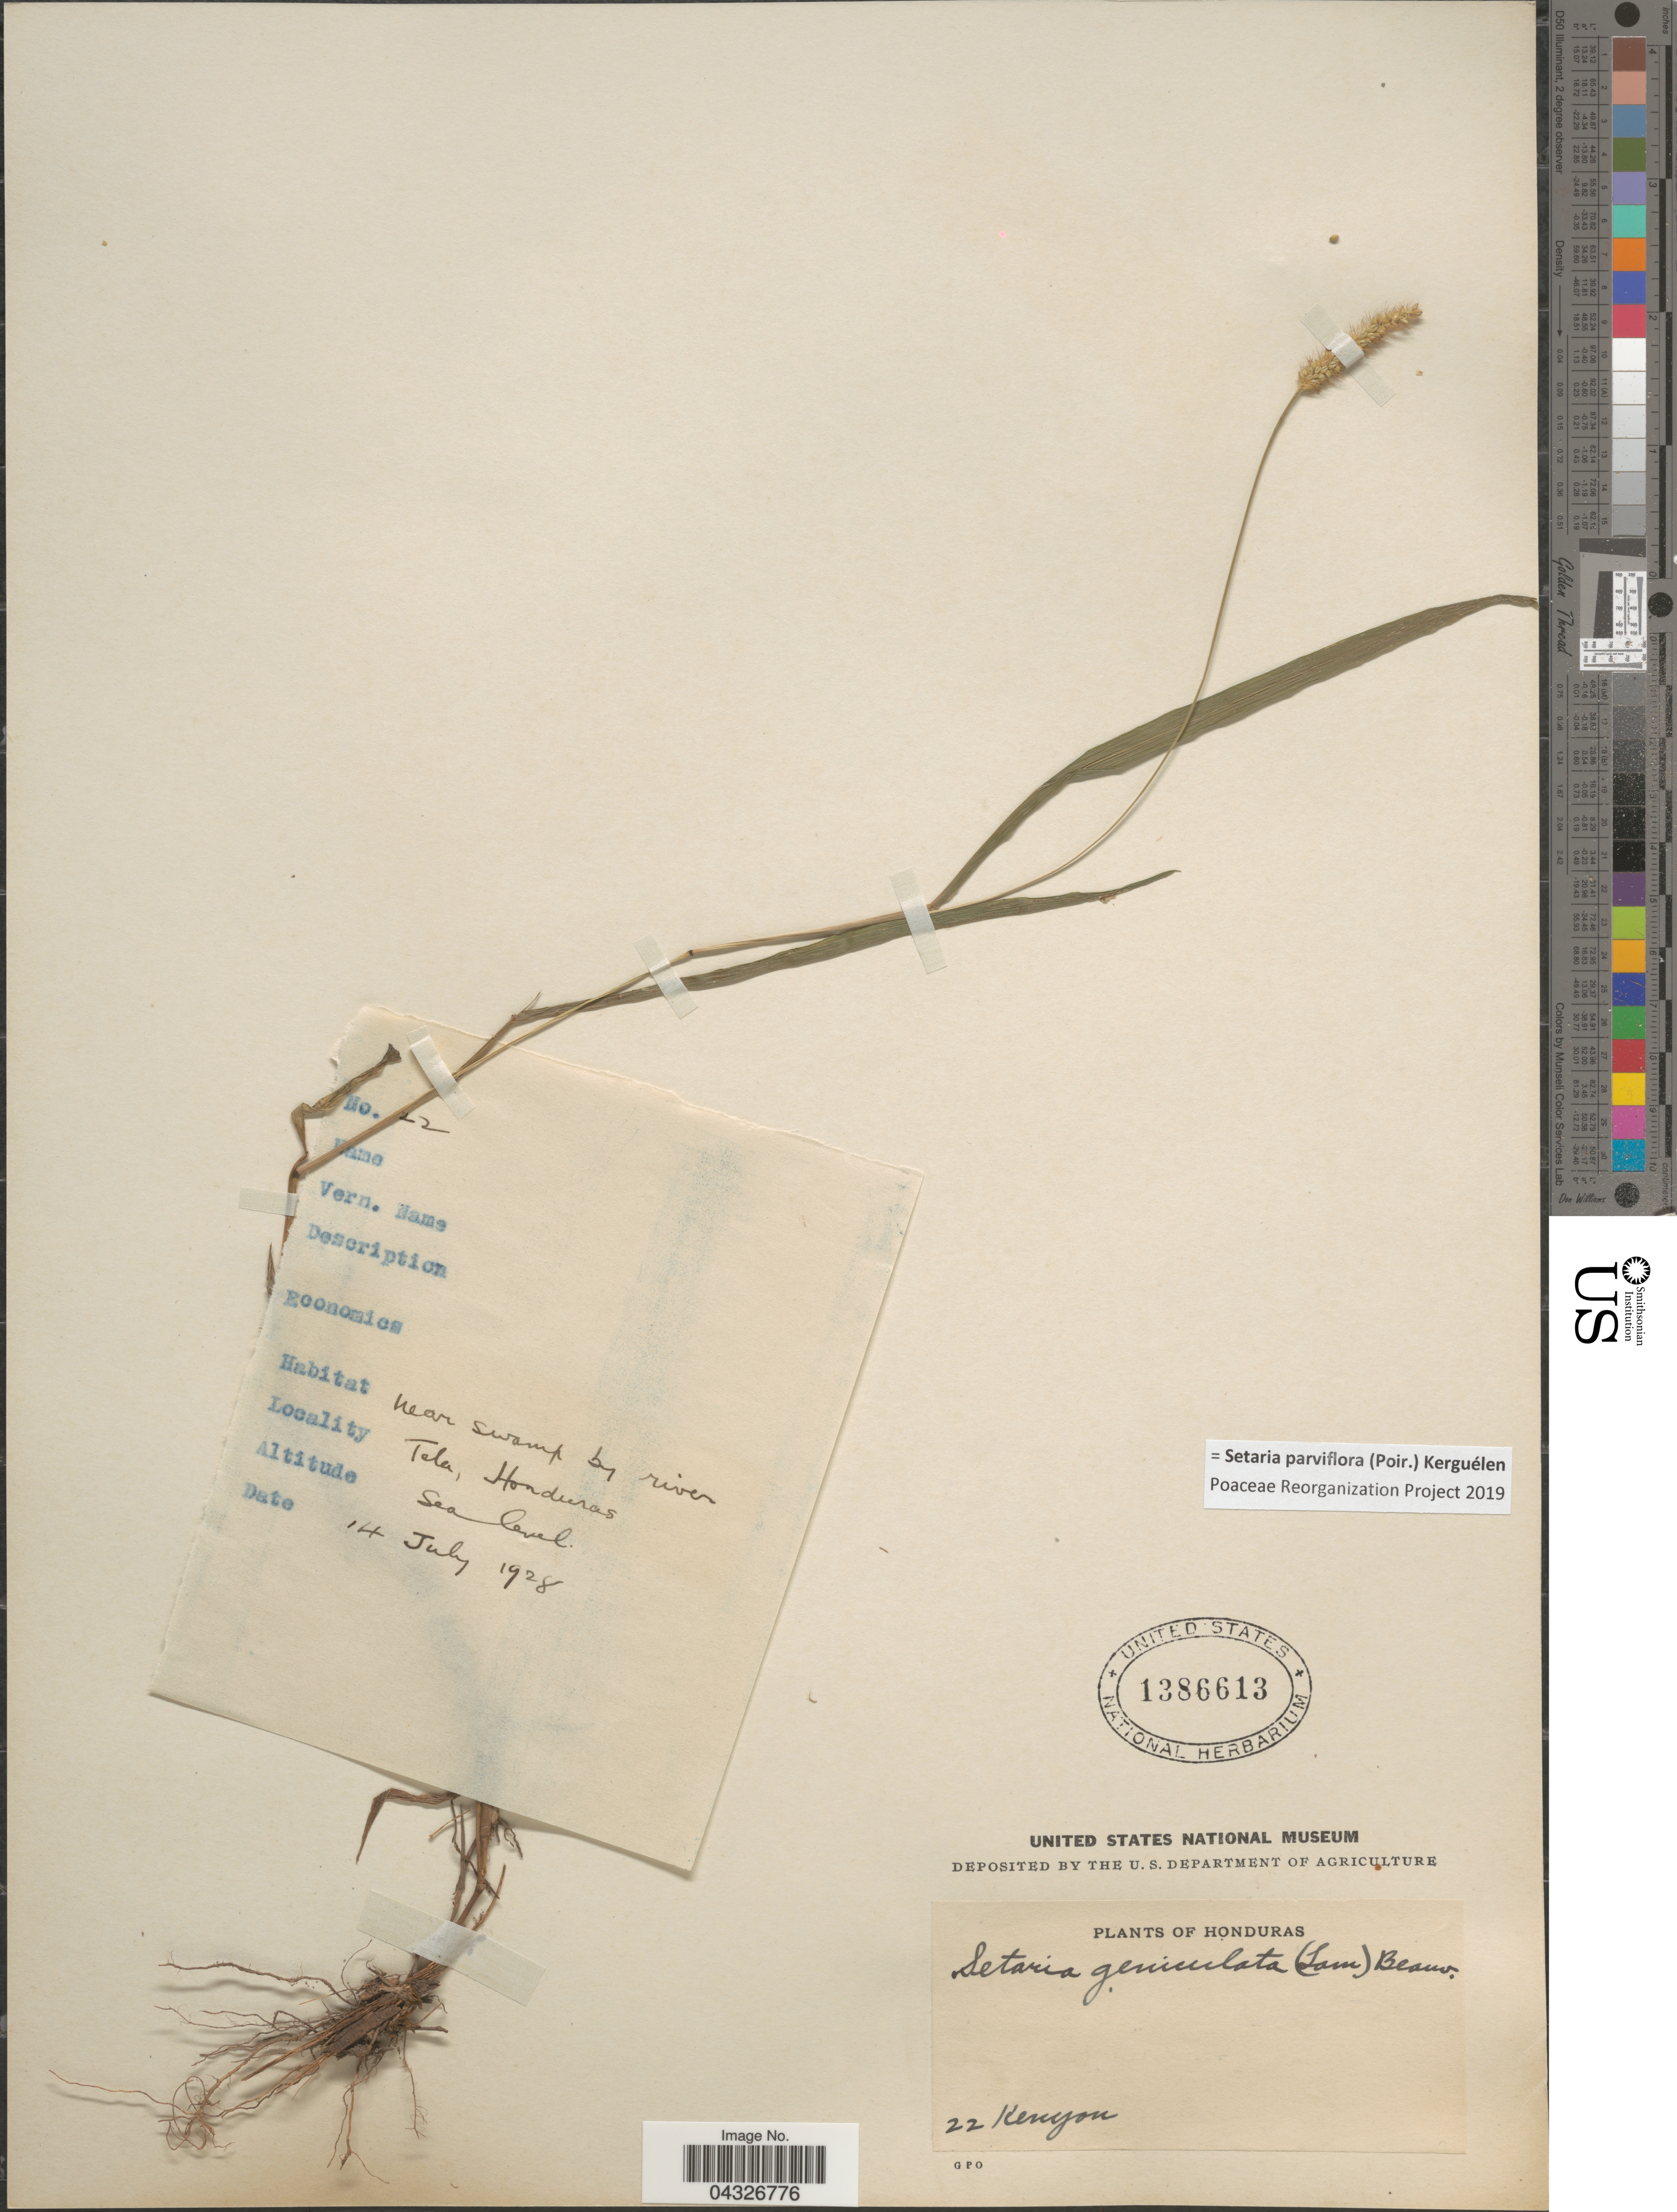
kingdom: Plantae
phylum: Tracheophyta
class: Liliopsida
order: Poales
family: Poaceae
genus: Setaria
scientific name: Setaria parviflora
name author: (Poir.) Kerguélen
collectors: Kenyon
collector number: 22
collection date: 1928-07-14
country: Honduras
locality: Near swamp by river. Tela.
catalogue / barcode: US 1386613